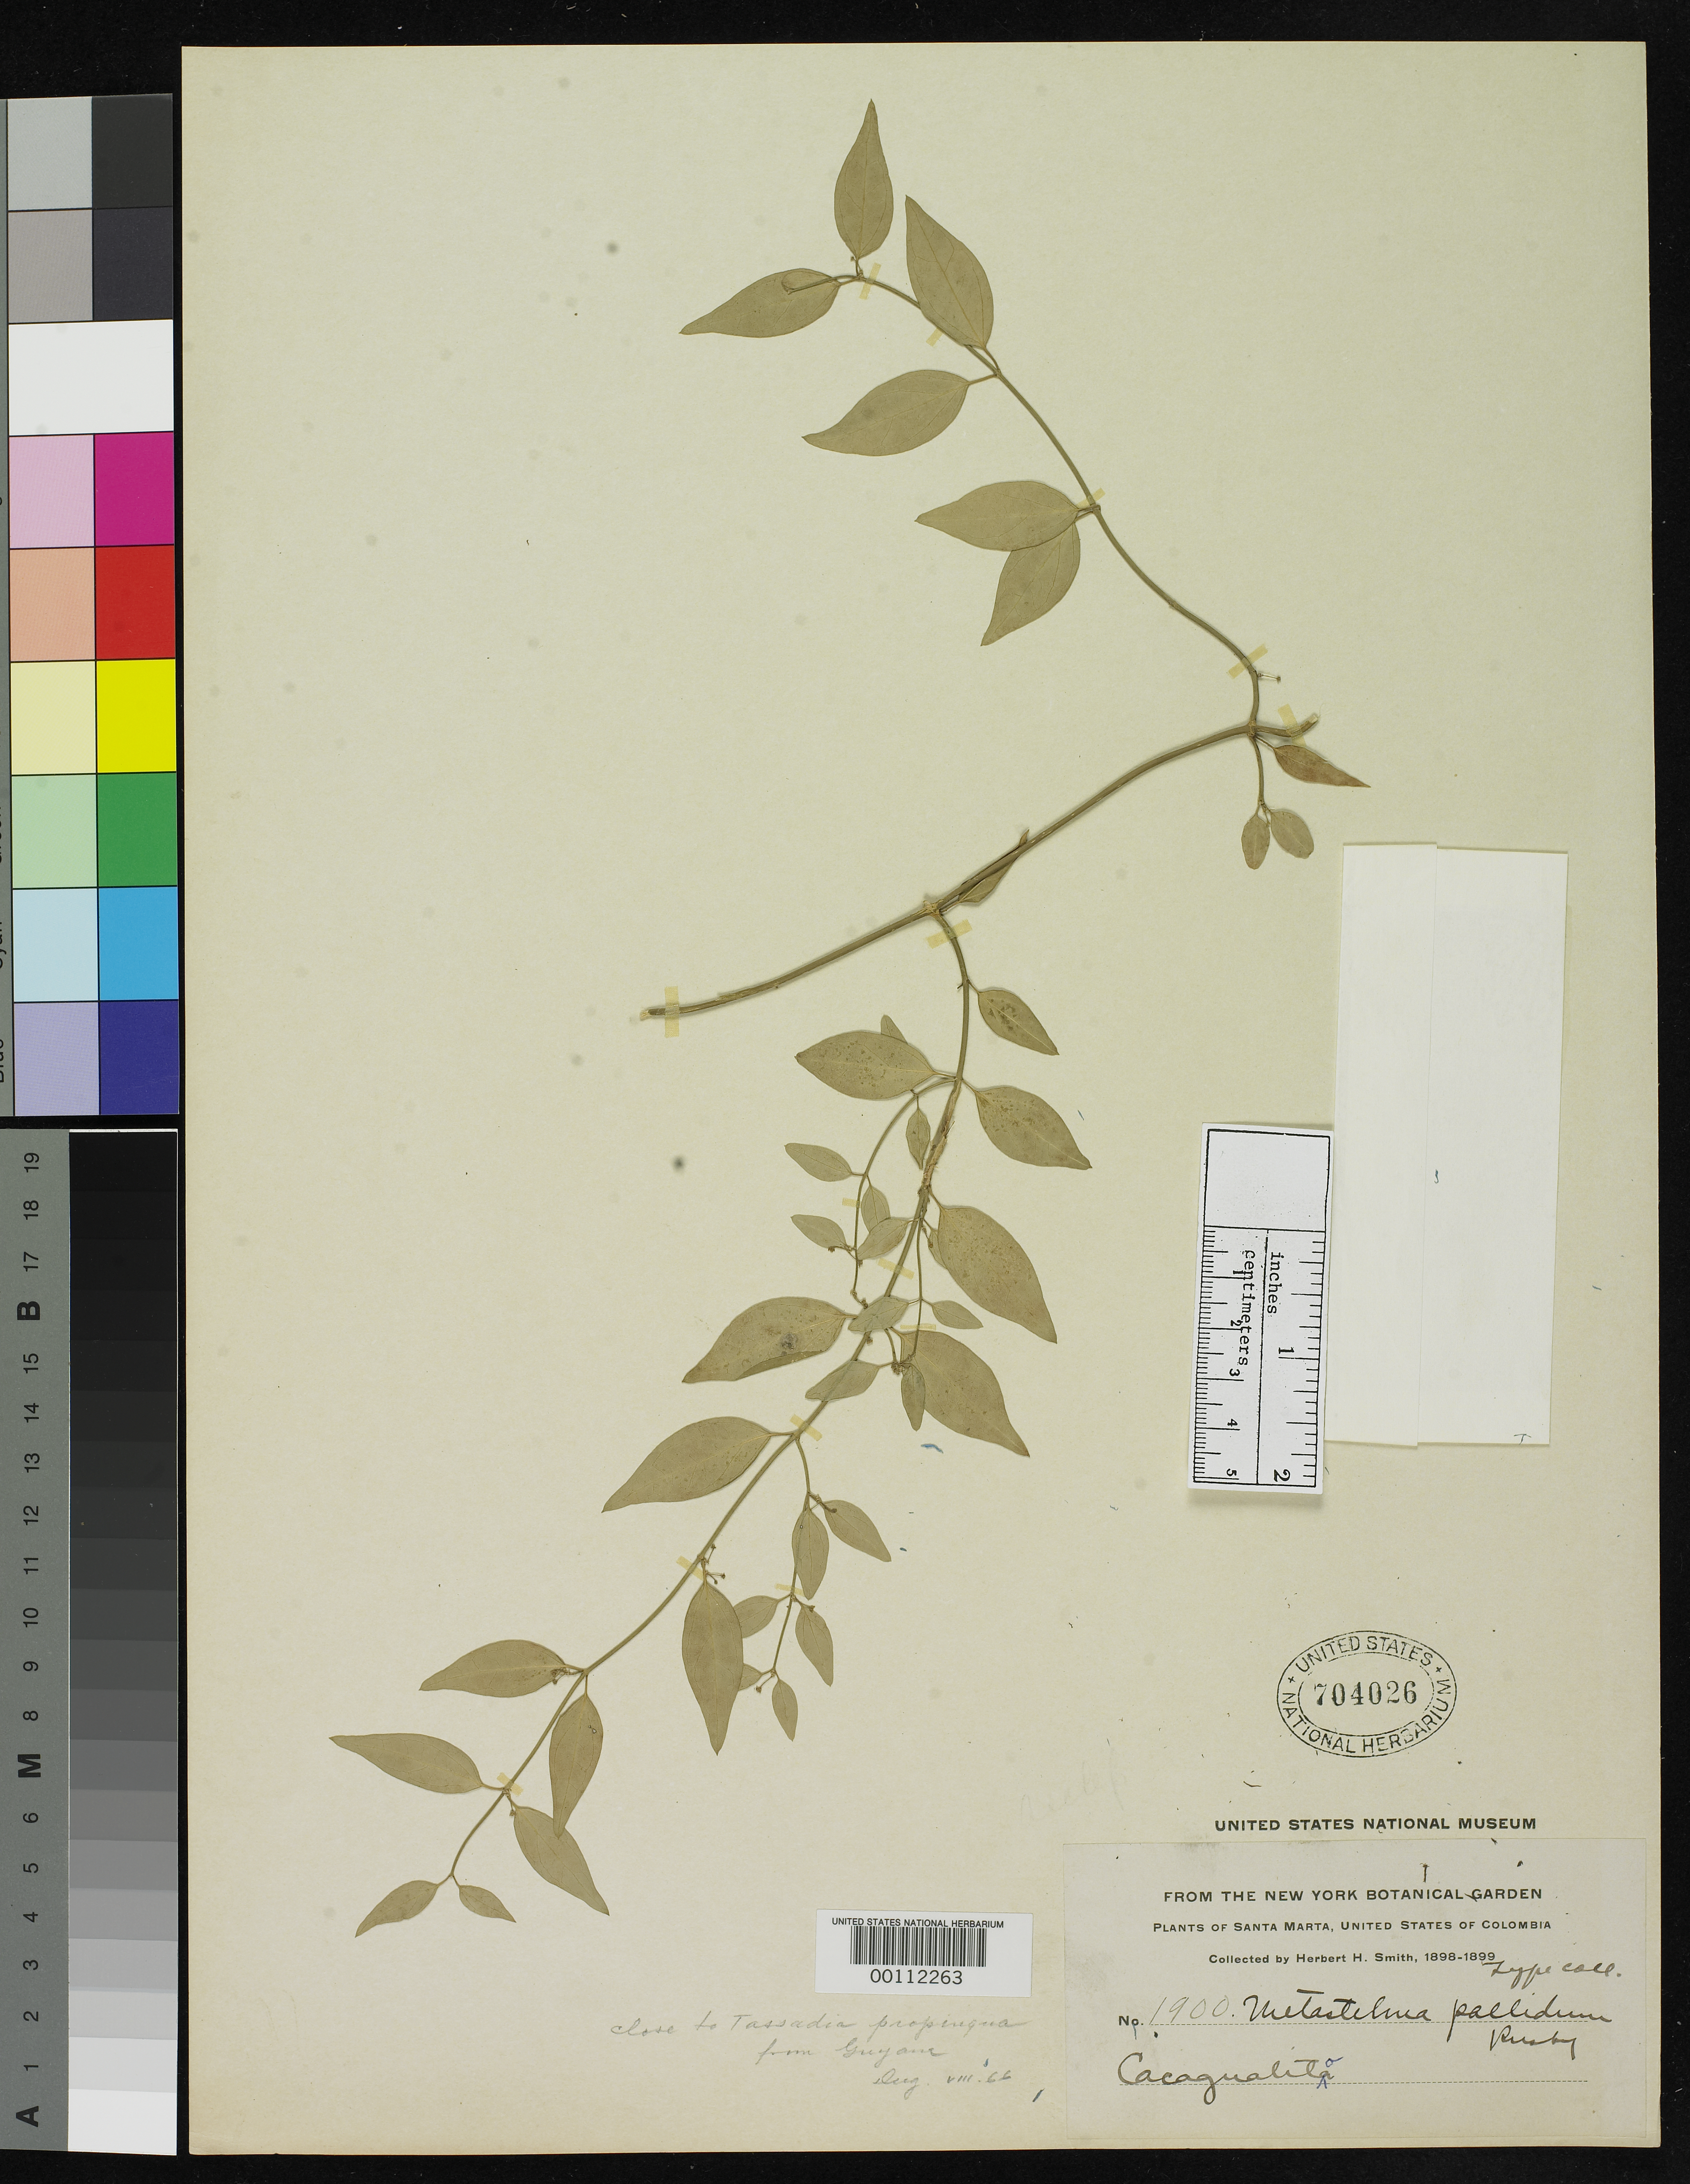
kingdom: Plantae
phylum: Tracheophyta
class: Magnoliopsida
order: Gentianales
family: Apocynaceae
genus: Metastelma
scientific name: Metastelma pallidum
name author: Rusby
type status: Isotype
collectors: Herbert H. Smith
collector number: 1900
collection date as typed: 10 Jan 1899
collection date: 1899-01-10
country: Colombia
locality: Near Cocagua Lita.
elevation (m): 610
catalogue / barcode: US 704026